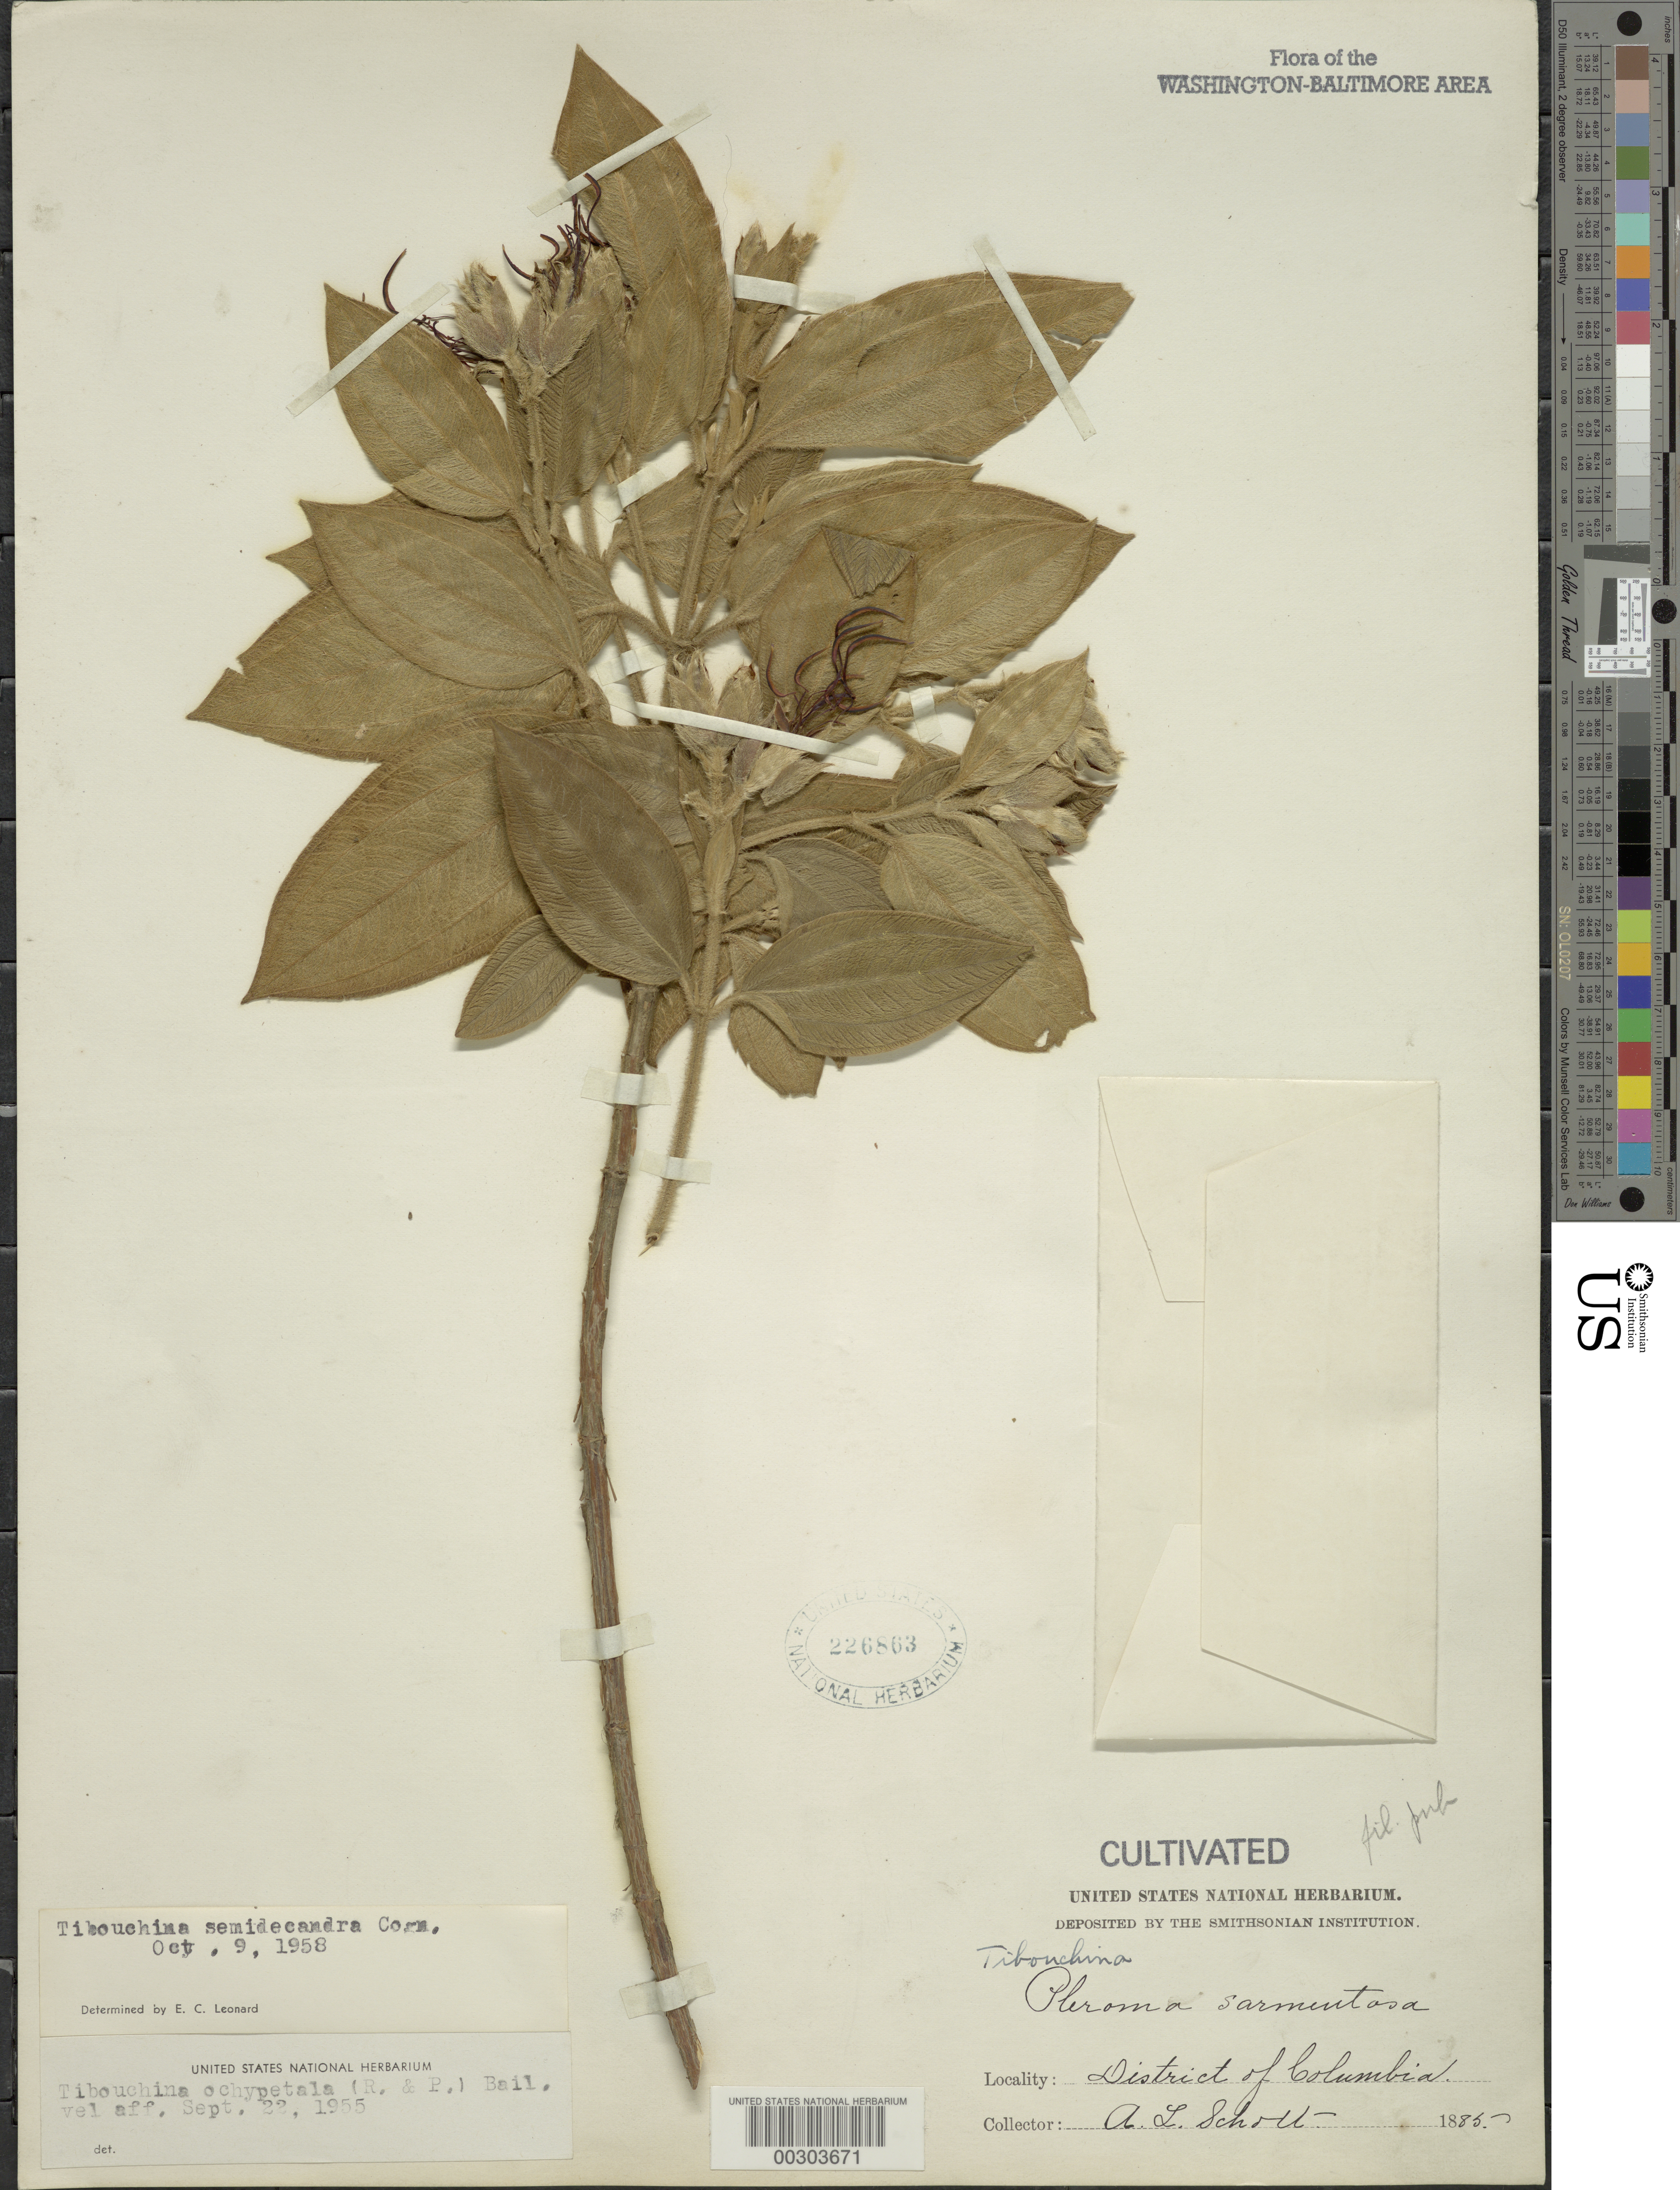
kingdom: Plantae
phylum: Tracheophyta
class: Magnoliopsida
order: Myrtales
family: Melastomataceae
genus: Pleroma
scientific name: Pleroma urvilleanum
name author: (DC.) P.J.F. Guim. & Michelang.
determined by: Strong, Mark T., (BOT), Smithsonian Institution - National Museum of Natural History (UNITED STATES)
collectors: A. L. Schott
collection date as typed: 1885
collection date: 1885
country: United States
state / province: District of Columbia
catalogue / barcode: US 226863